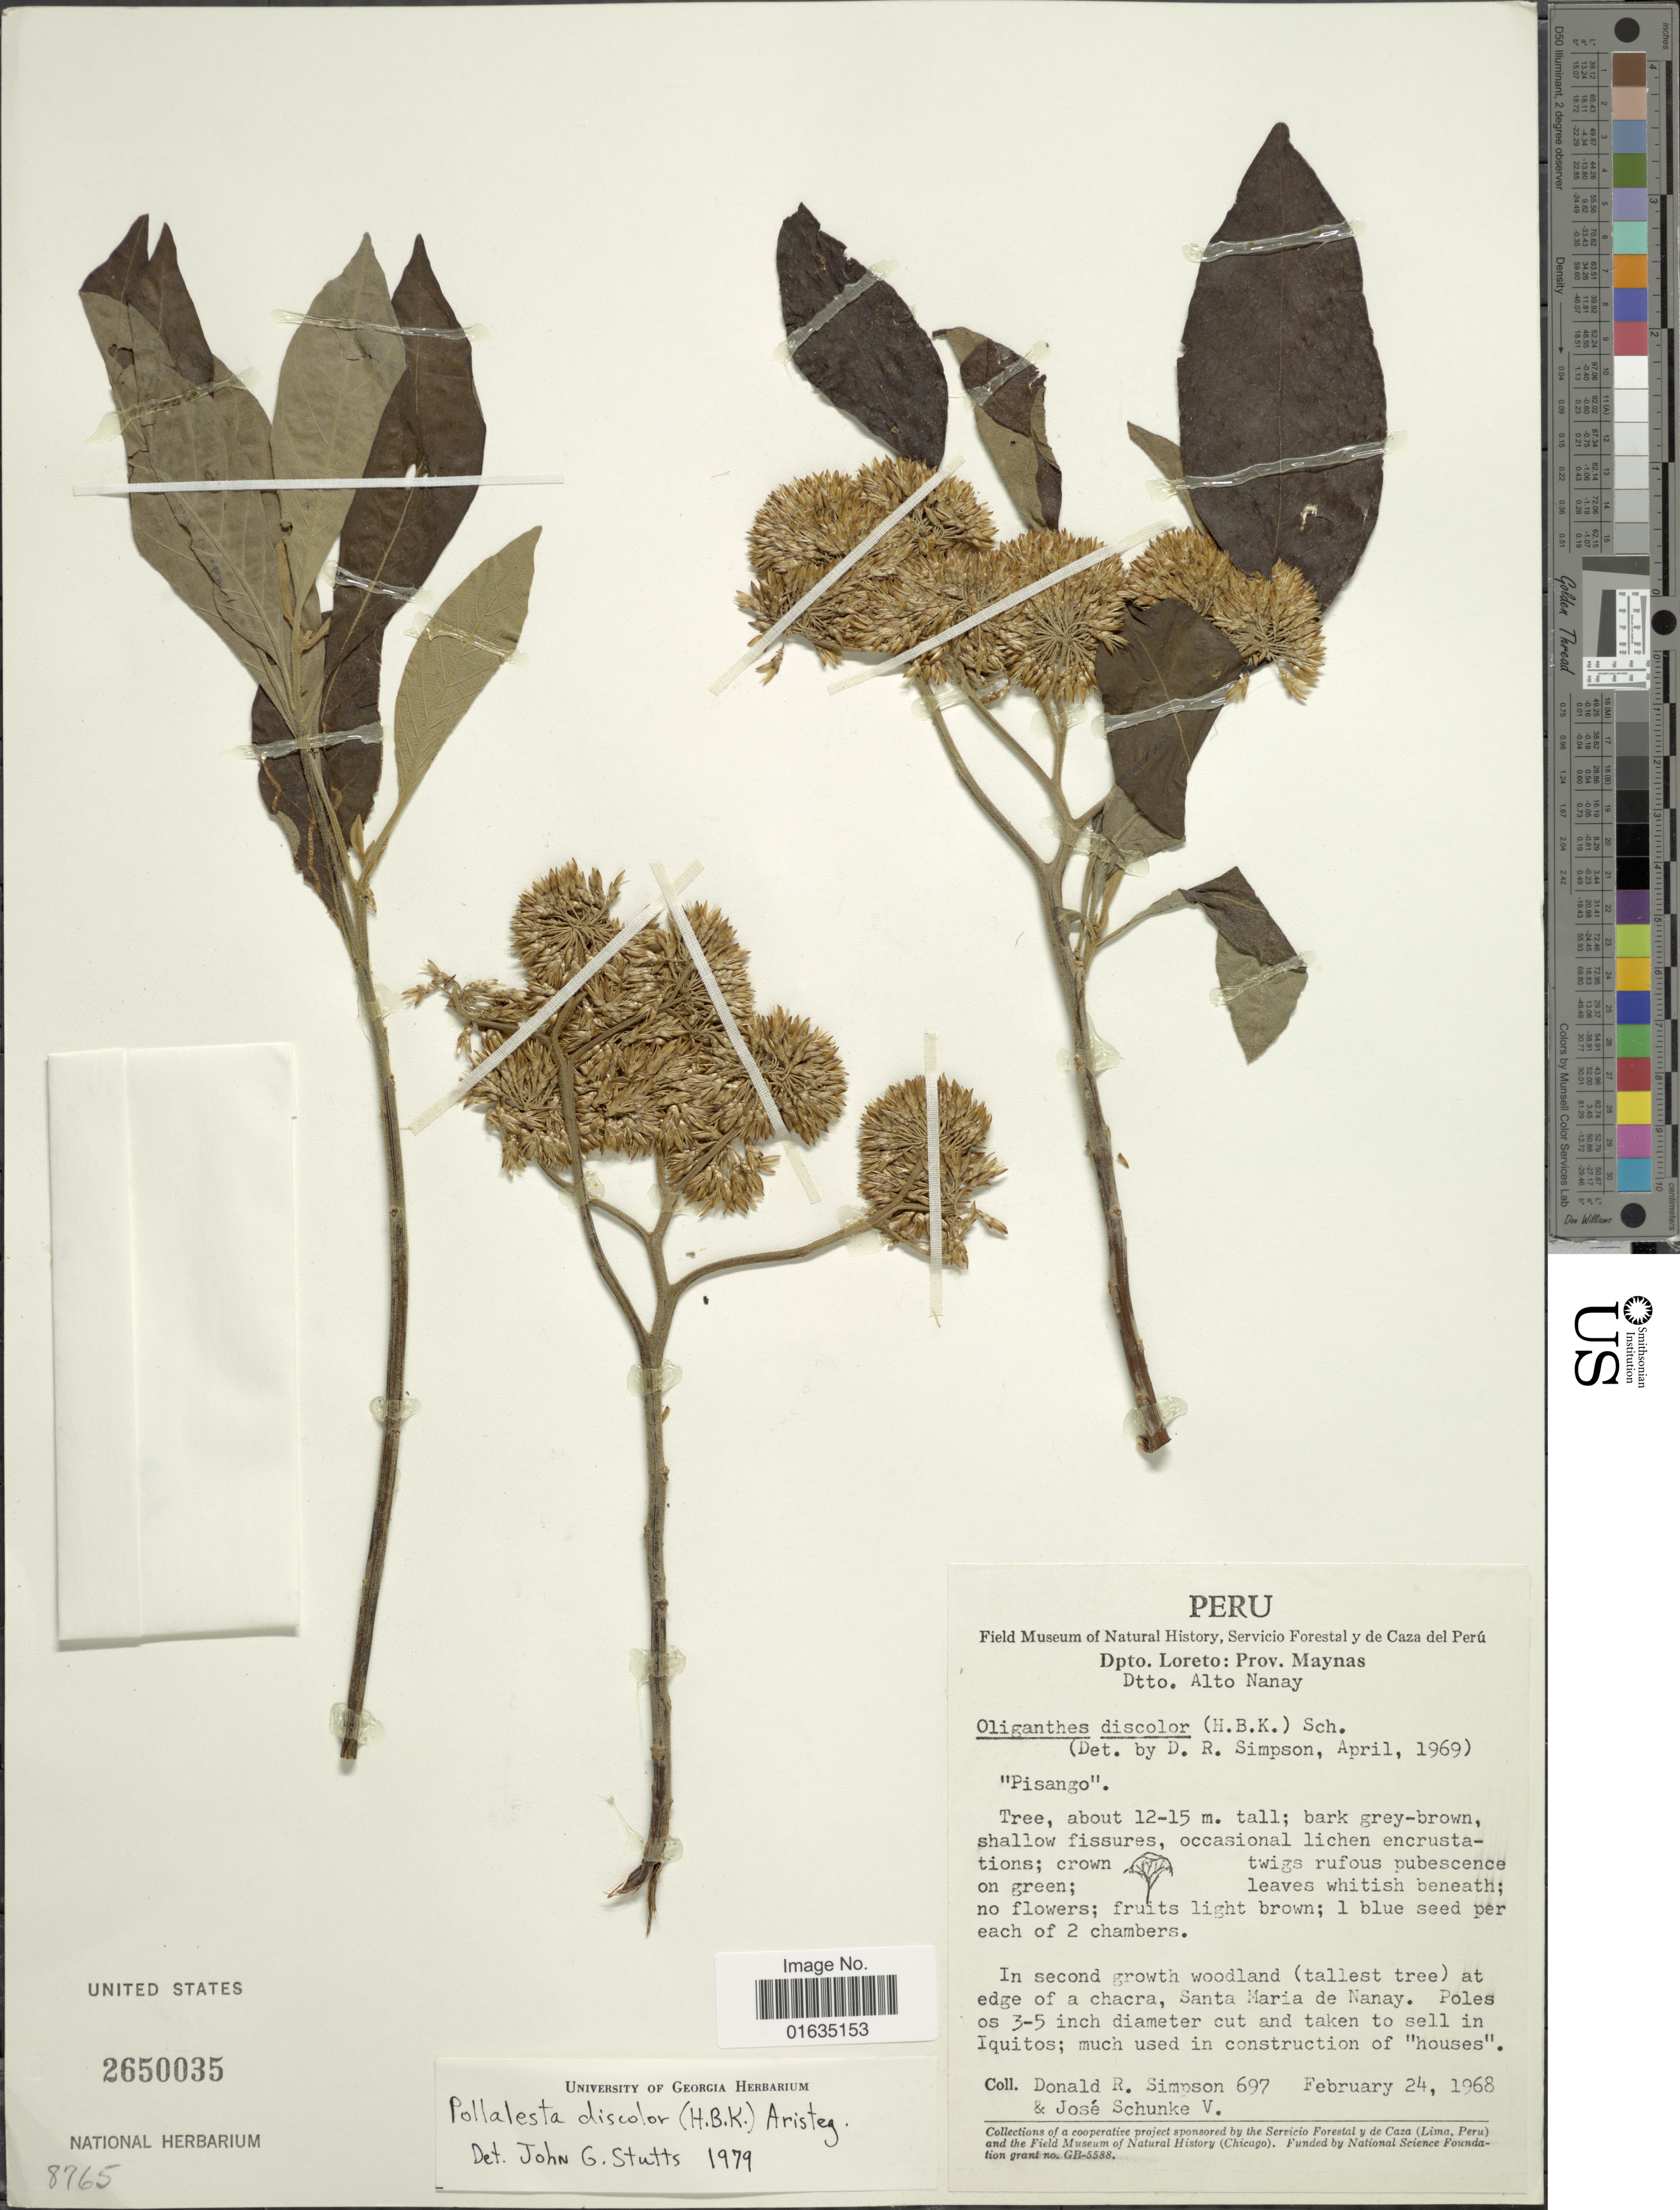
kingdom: Plantae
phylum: Tracheophyta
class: Magnoliopsida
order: Asterales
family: Asteraceae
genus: Pollalesta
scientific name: Pollalesta discolor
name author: (Kunth) Aristeg.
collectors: D. R. Simpson & J. Schunke Vigo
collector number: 697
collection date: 1968-02-24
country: Peru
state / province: Loreto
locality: Dpto. Loreto, Prov. Maynas, Dtto. Alto Nanay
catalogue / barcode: US 2650035